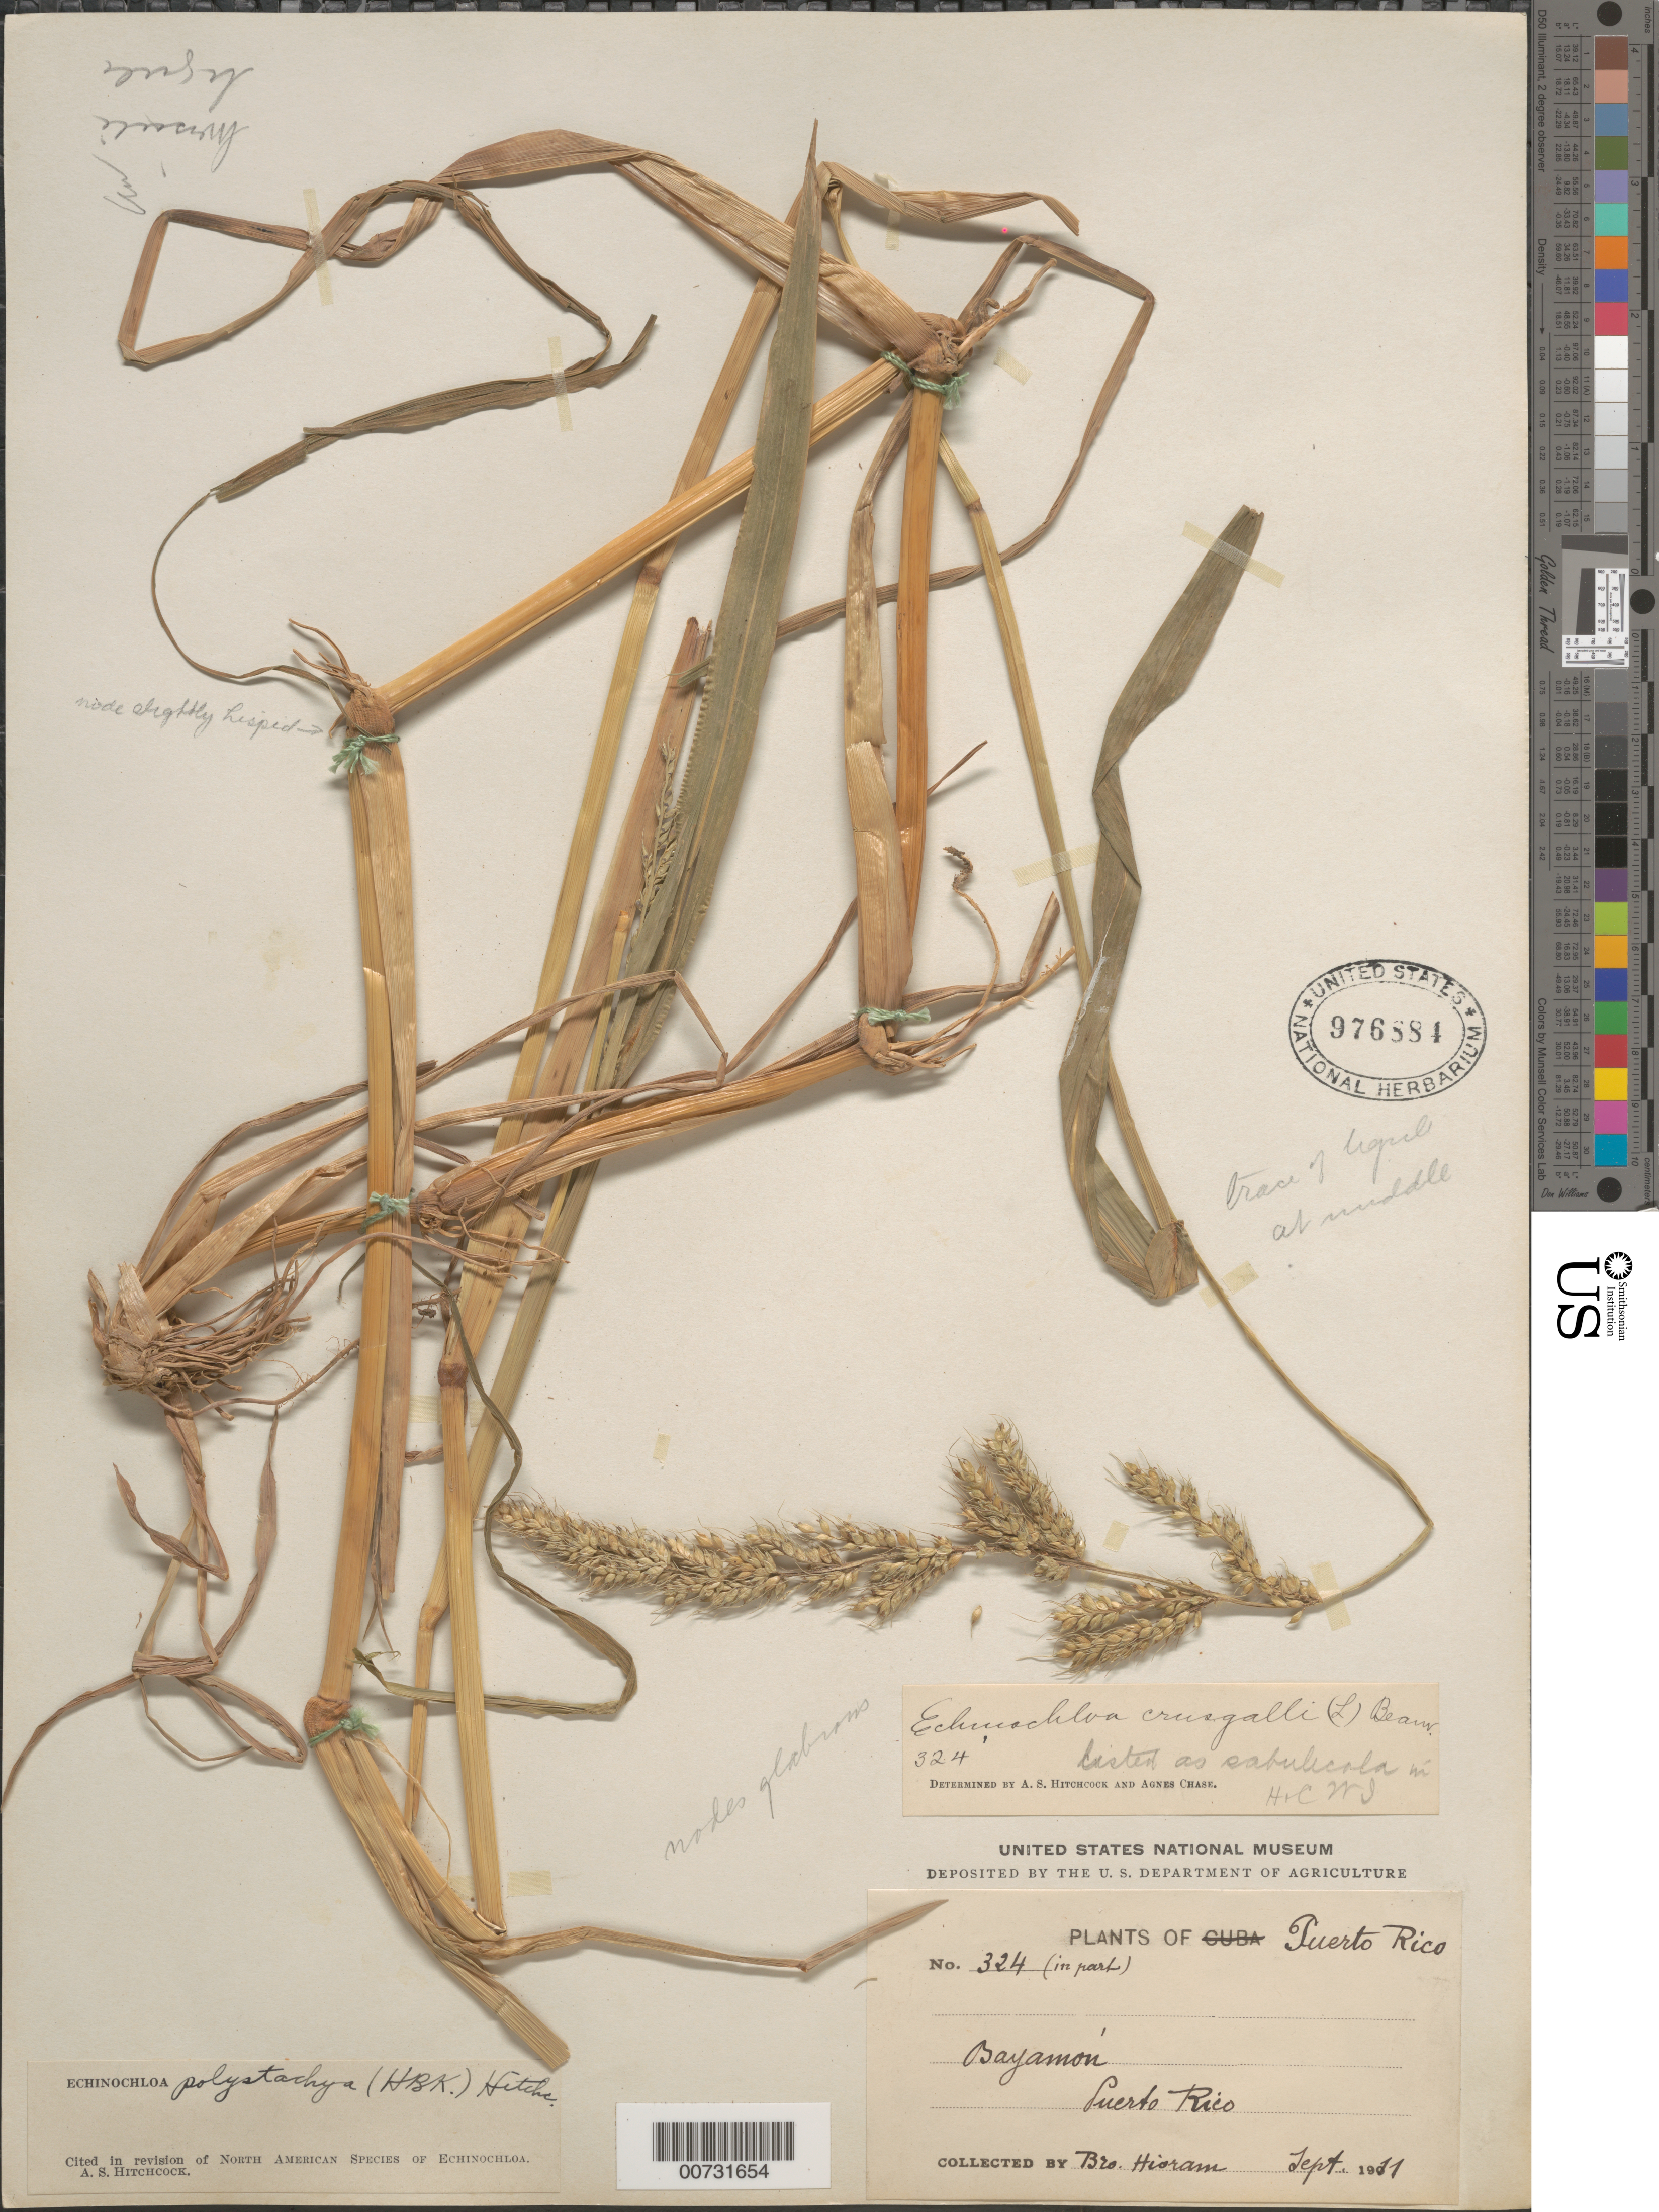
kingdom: Plantae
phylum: Tracheophyta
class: Liliopsida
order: Poales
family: Poaceae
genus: Echinochloa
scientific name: Echinochloa polystachya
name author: (Kunth) Hitchc.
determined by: Hitchcock, Albert S.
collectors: Bro. Hioram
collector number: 324in part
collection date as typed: Sep 1911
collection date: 1911-09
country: Puerto Rico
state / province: Bayamón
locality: Bayamon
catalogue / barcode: US 976884